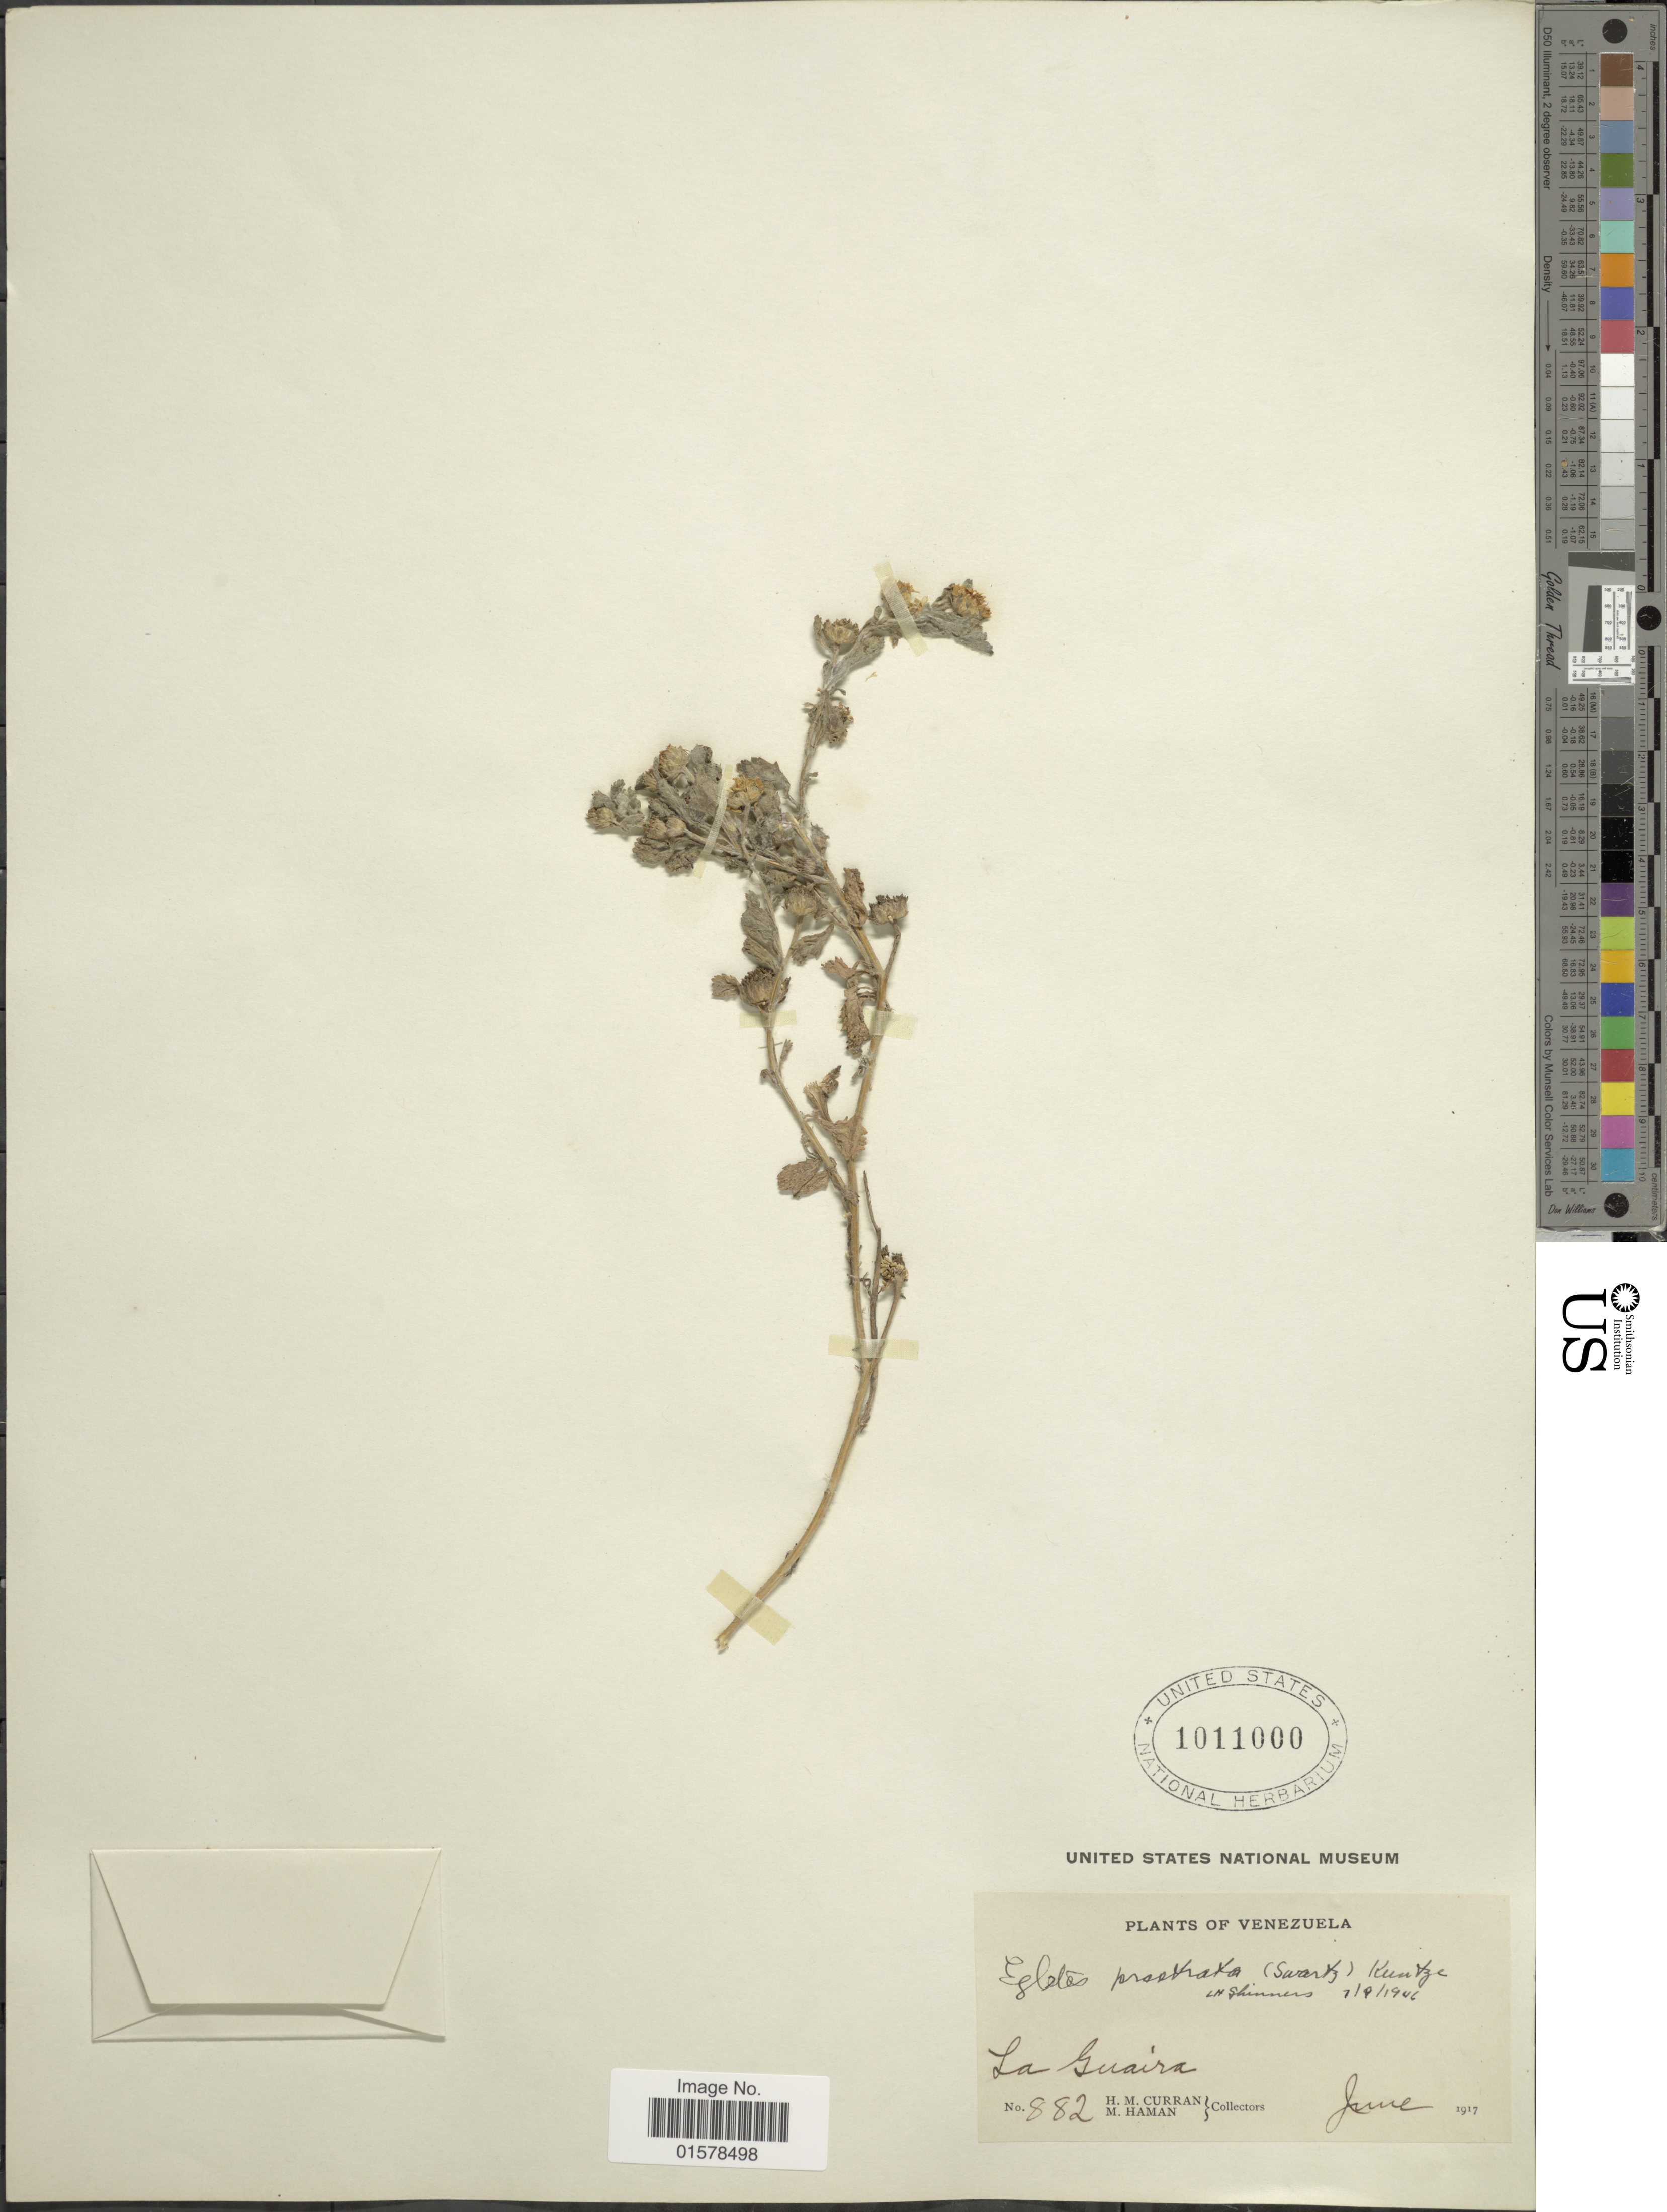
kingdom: Plantae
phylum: Tracheophyta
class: Magnoliopsida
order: Asterales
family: Asteraceae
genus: Egletes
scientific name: Egletes prostrata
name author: (Sw.) Kuntze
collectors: H. M. Curran & M. Haman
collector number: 882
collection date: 1917-06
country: Venezuela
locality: La Guaira, Venezuela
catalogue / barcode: US 1011000